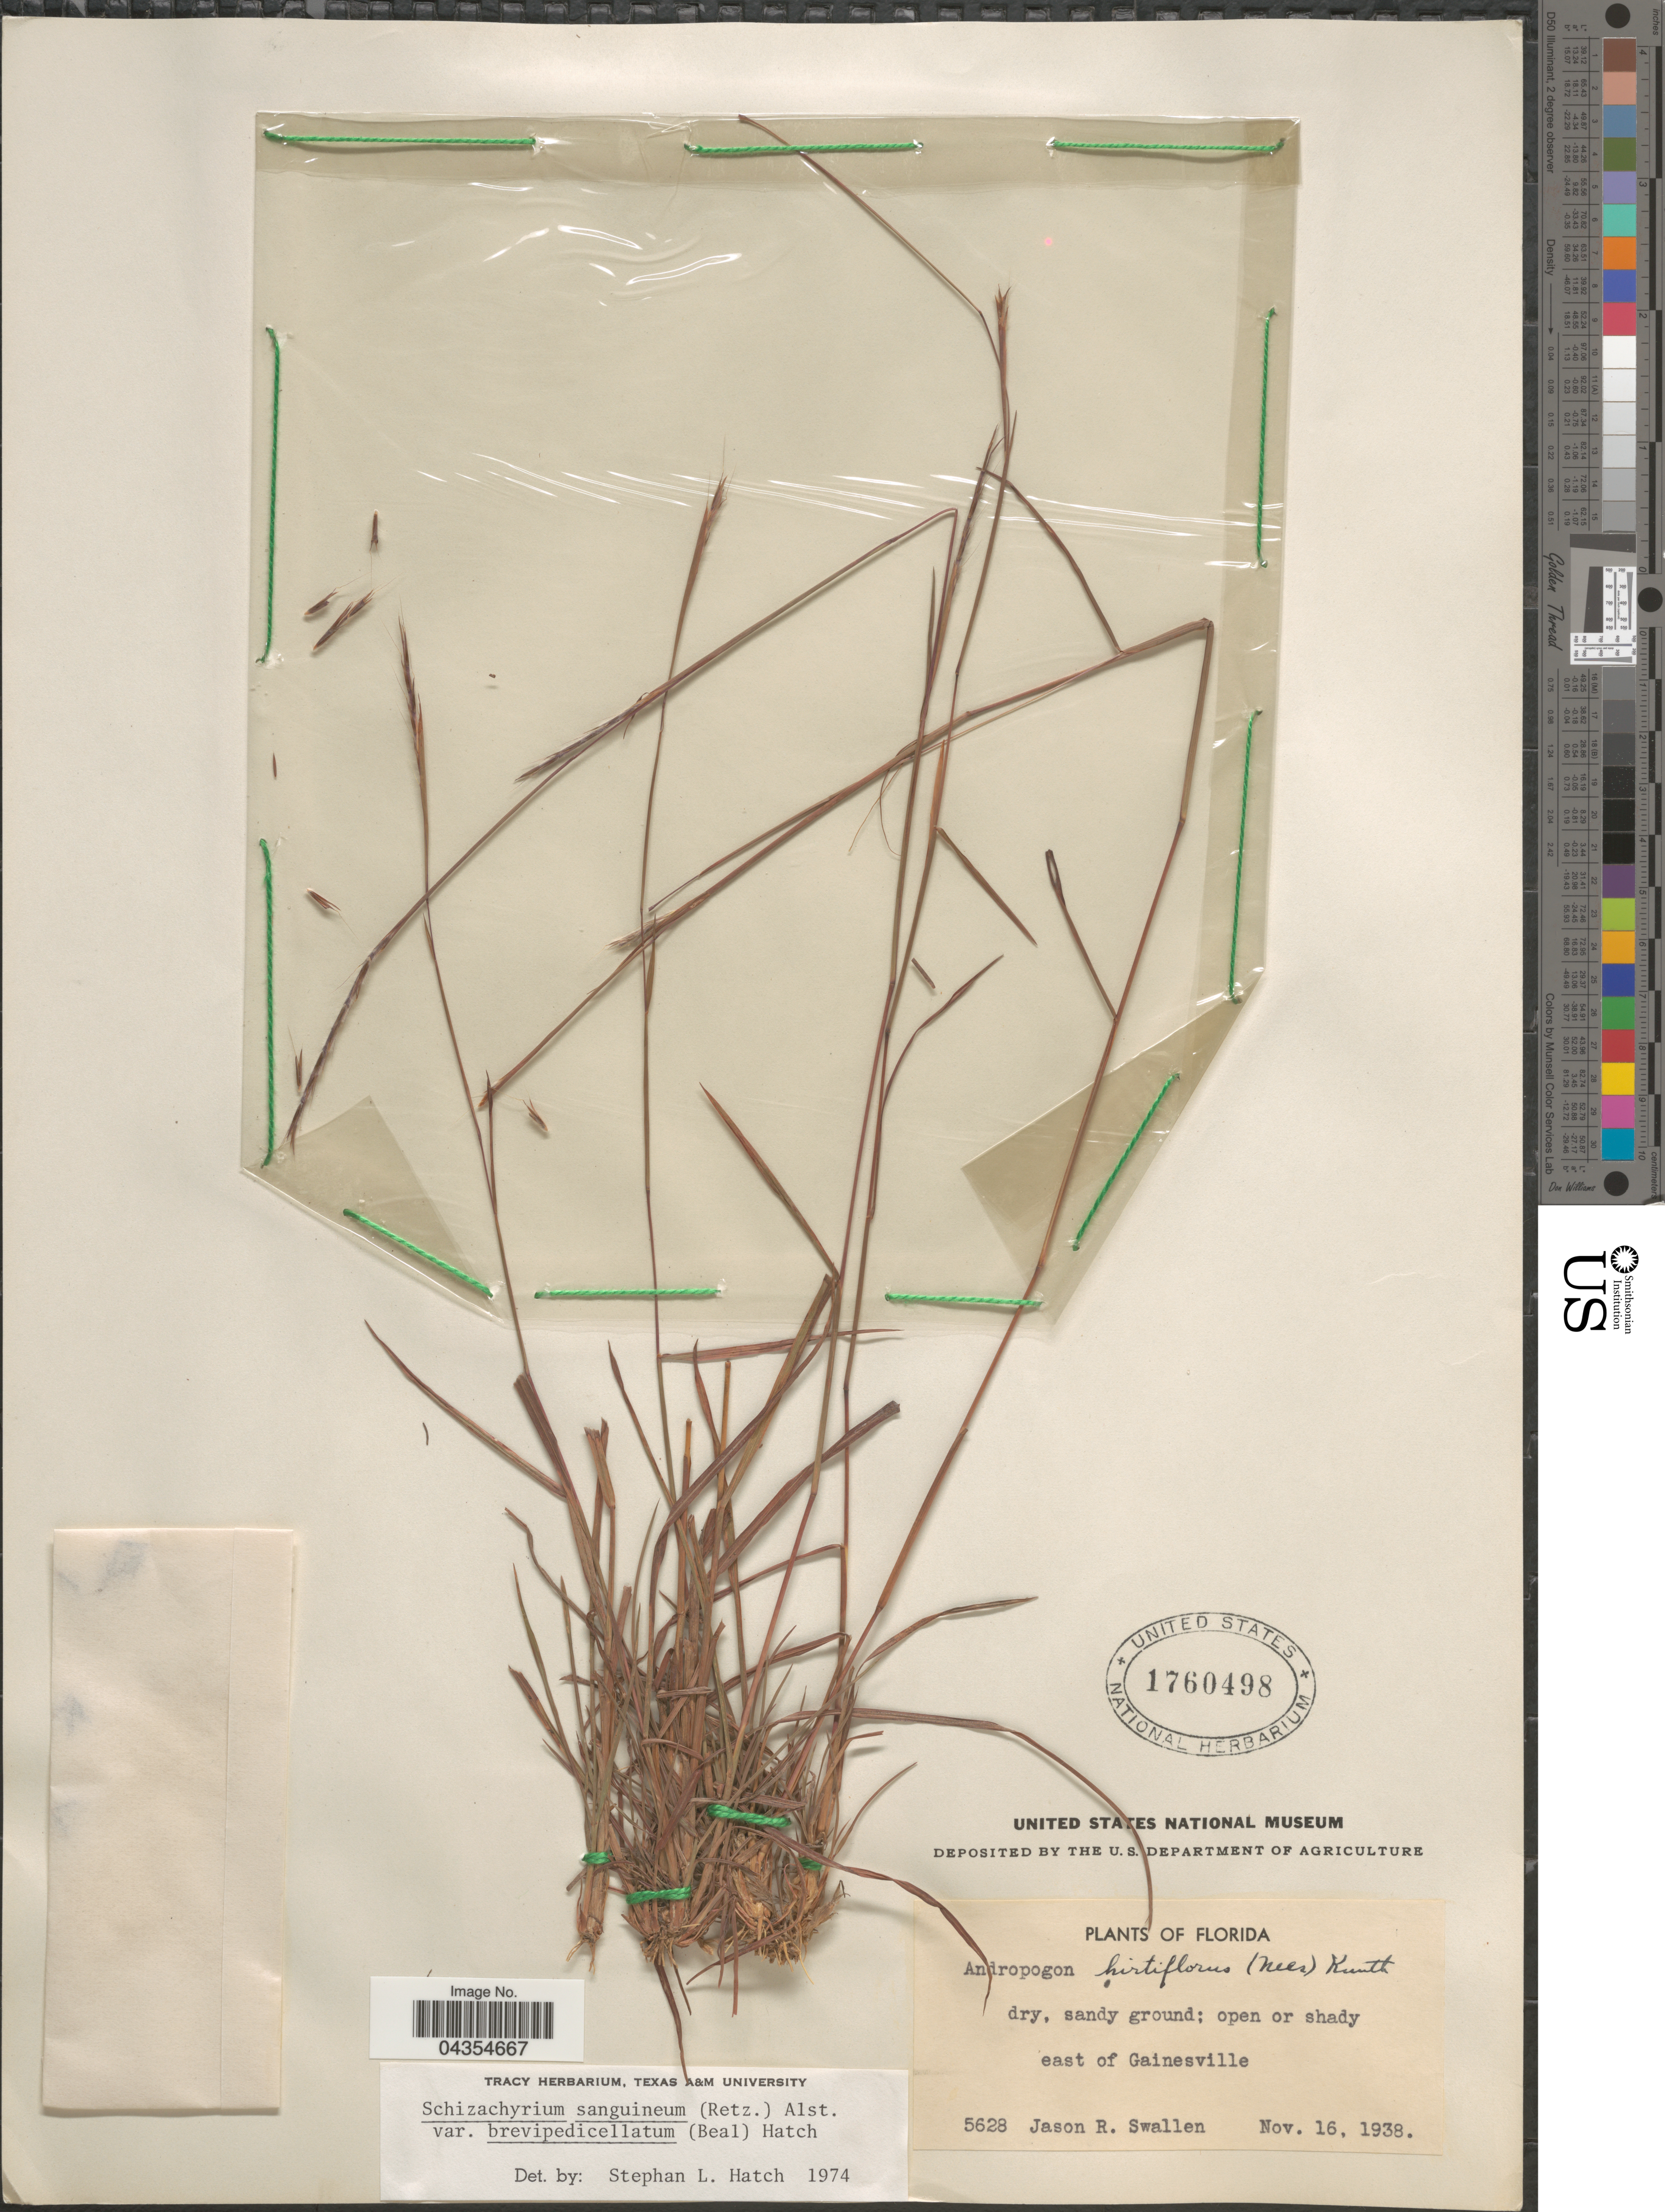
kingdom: Plantae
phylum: Tracheophyta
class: Liliopsida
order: Poales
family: Poaceae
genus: Schizachyrium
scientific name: Schizachyrium sanguineum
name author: (Retz.) Alston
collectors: J. R. Swallen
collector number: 5628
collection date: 1938-11-16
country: United States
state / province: Florida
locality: East of Gainesville.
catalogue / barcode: US 1760498